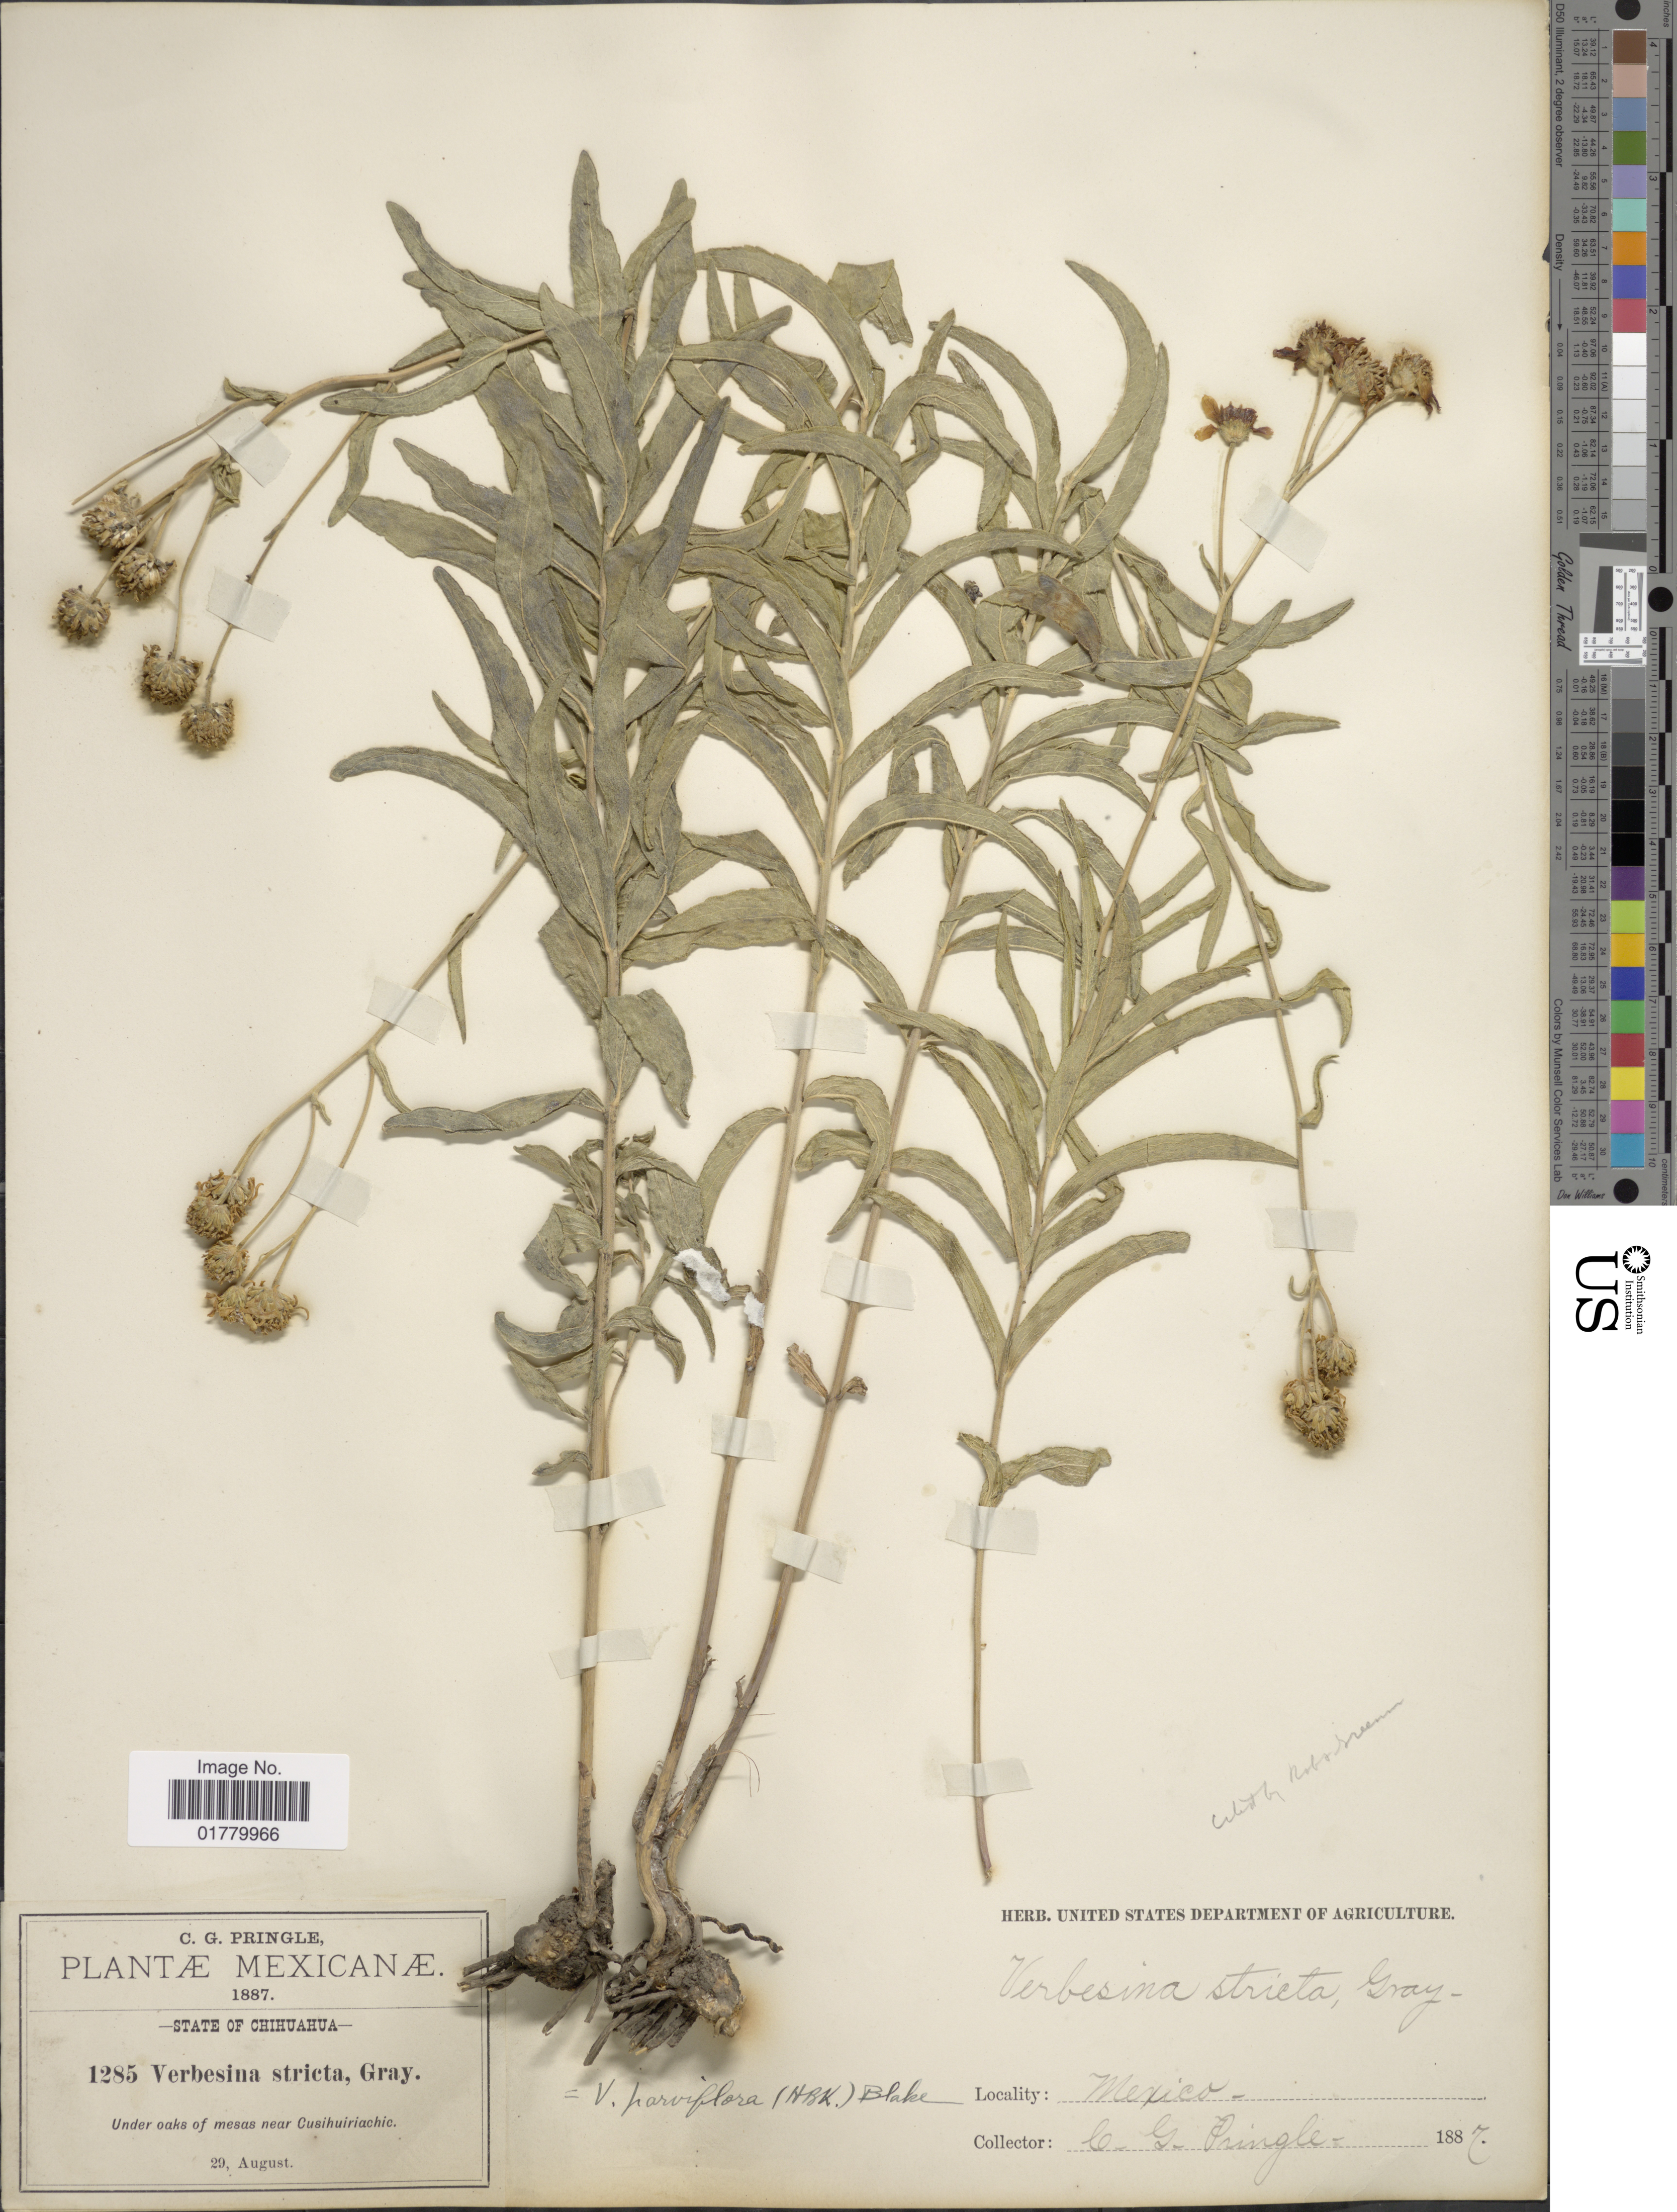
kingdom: Plantae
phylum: Tracheophyta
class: Magnoliopsida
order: Asterales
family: Asteraceae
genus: Verbesina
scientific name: Verbesina parviflora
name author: (Kunth) S.F. Blake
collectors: C. G. Pringle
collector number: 1285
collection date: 1887-08-29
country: Mexico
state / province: Chihuahua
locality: Under oaks of mesas near Cusihuiriachic